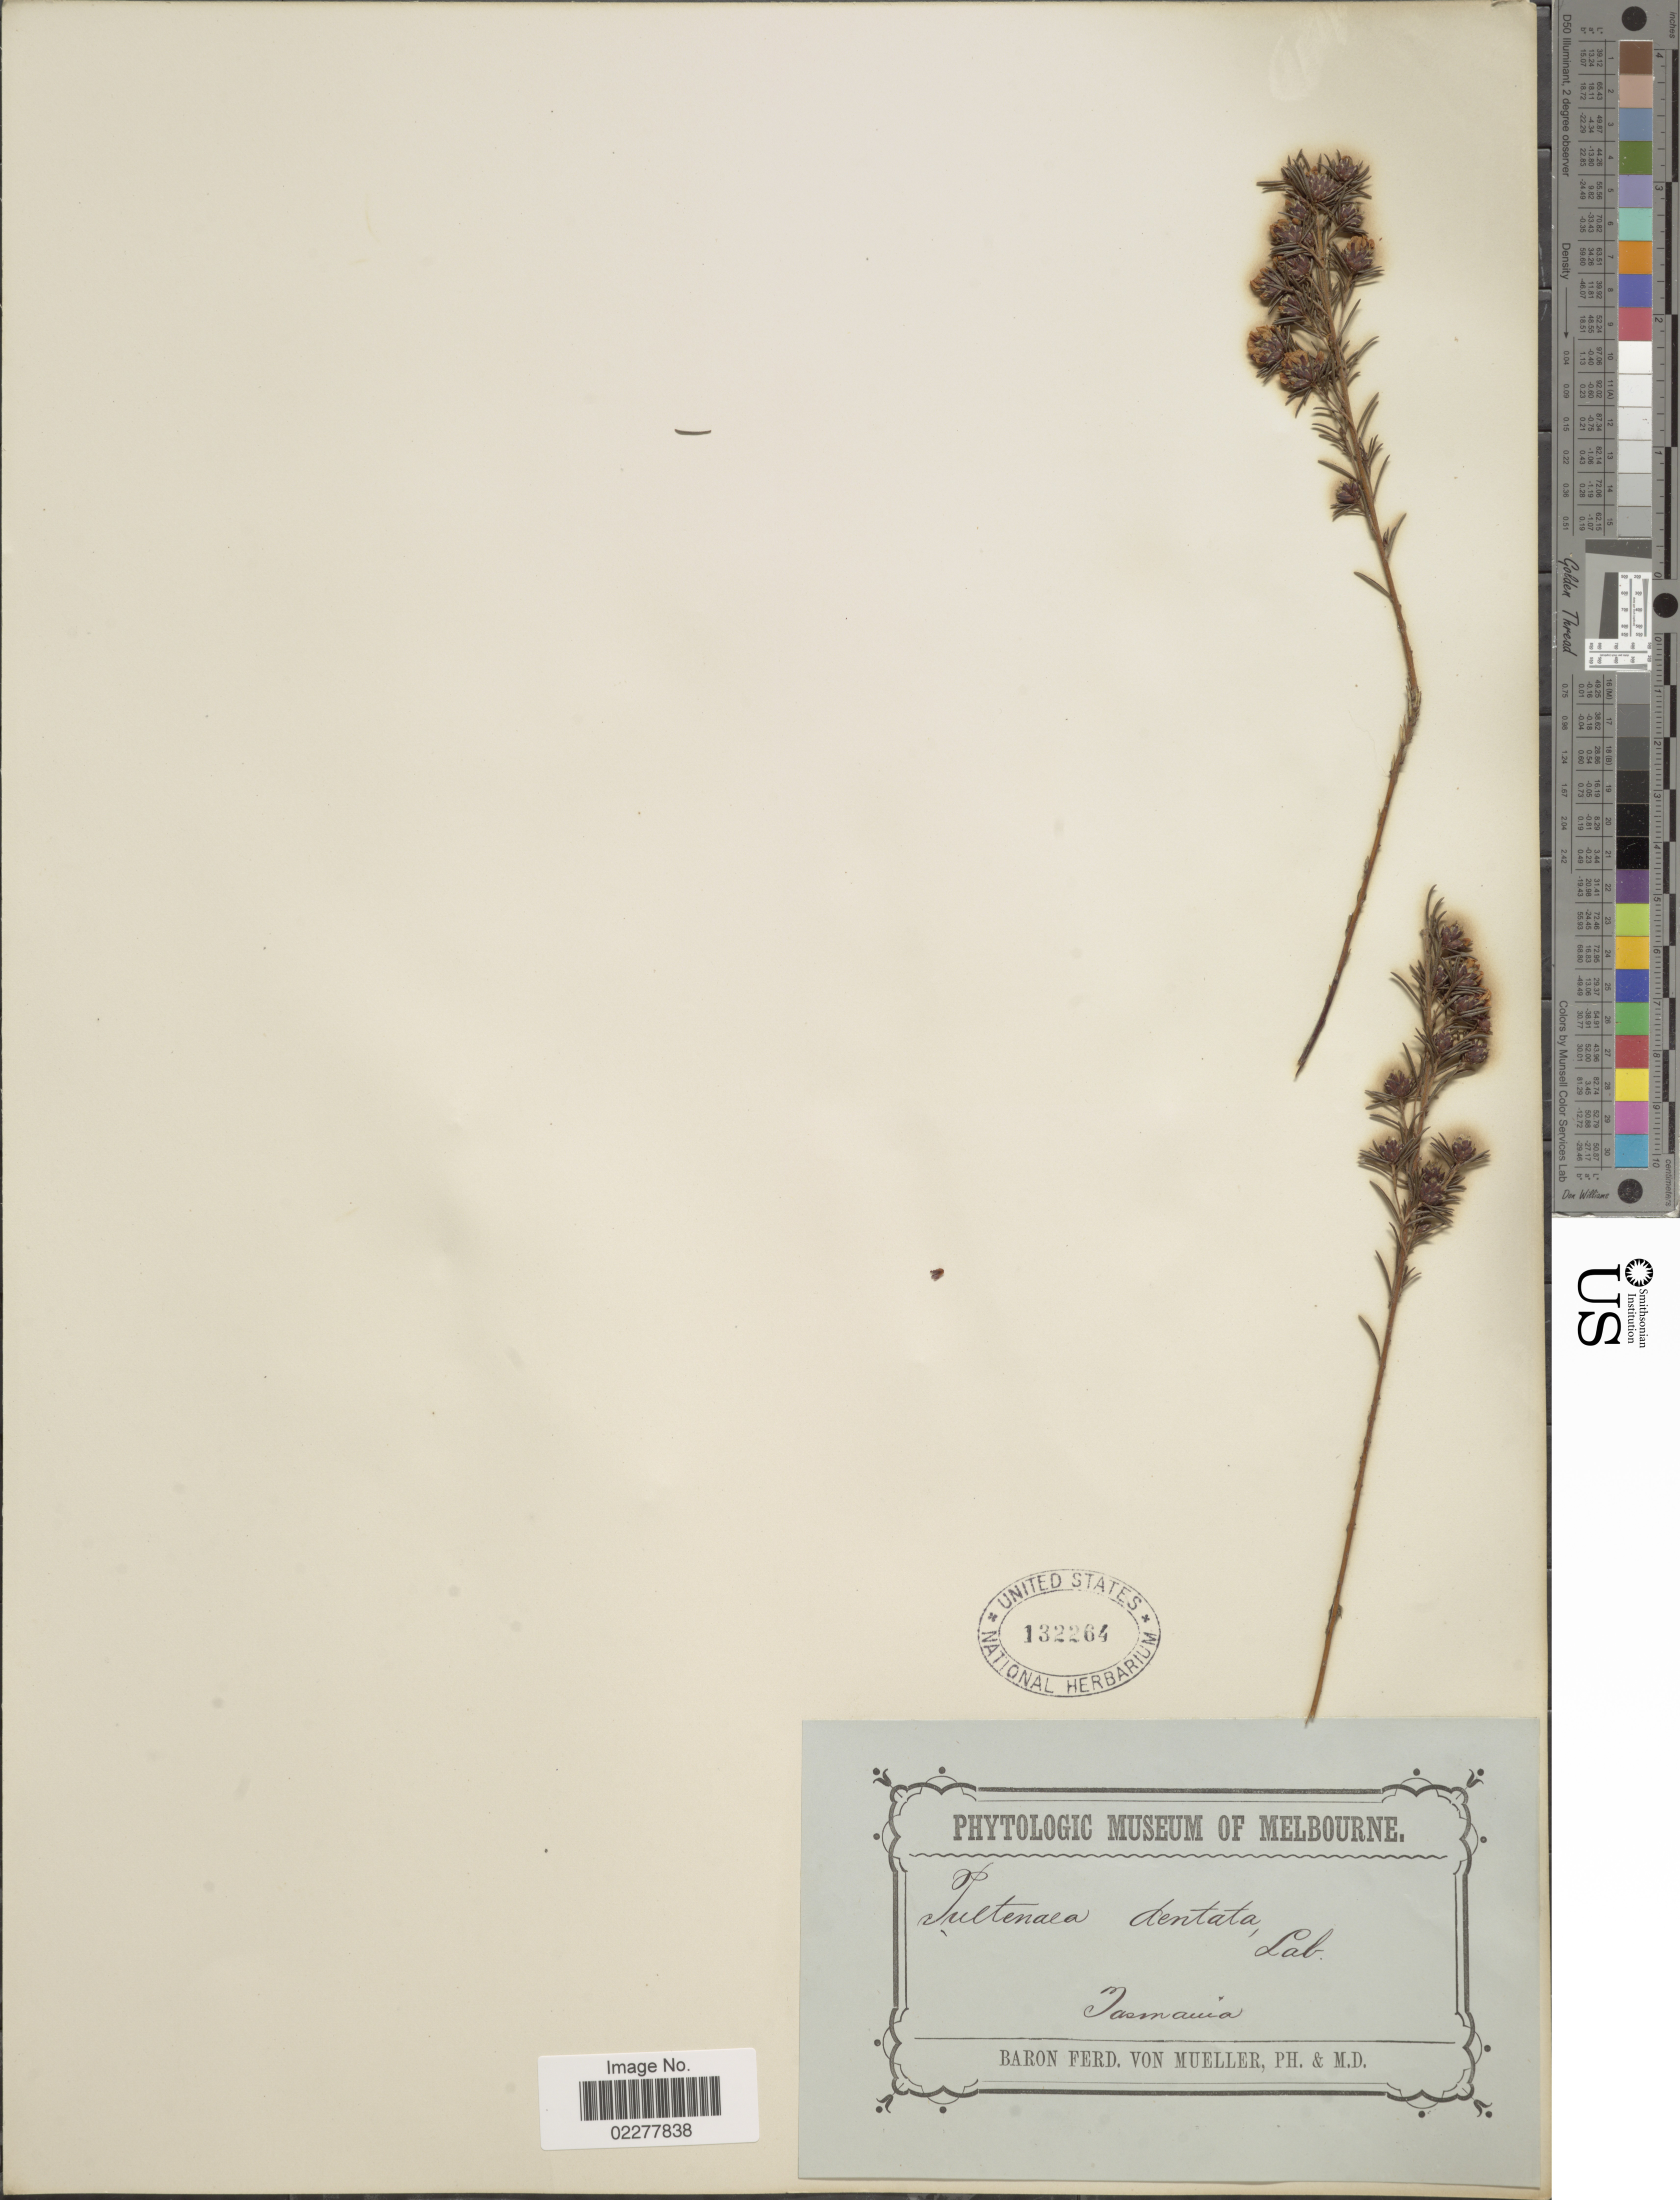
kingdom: Plantae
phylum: Tracheophyta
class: Magnoliopsida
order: Fabales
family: Fabaceae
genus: Pultenaea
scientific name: Pultenaea dentata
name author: Labill.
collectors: F. von Mueller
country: Australia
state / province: Tasmania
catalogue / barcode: US 132264